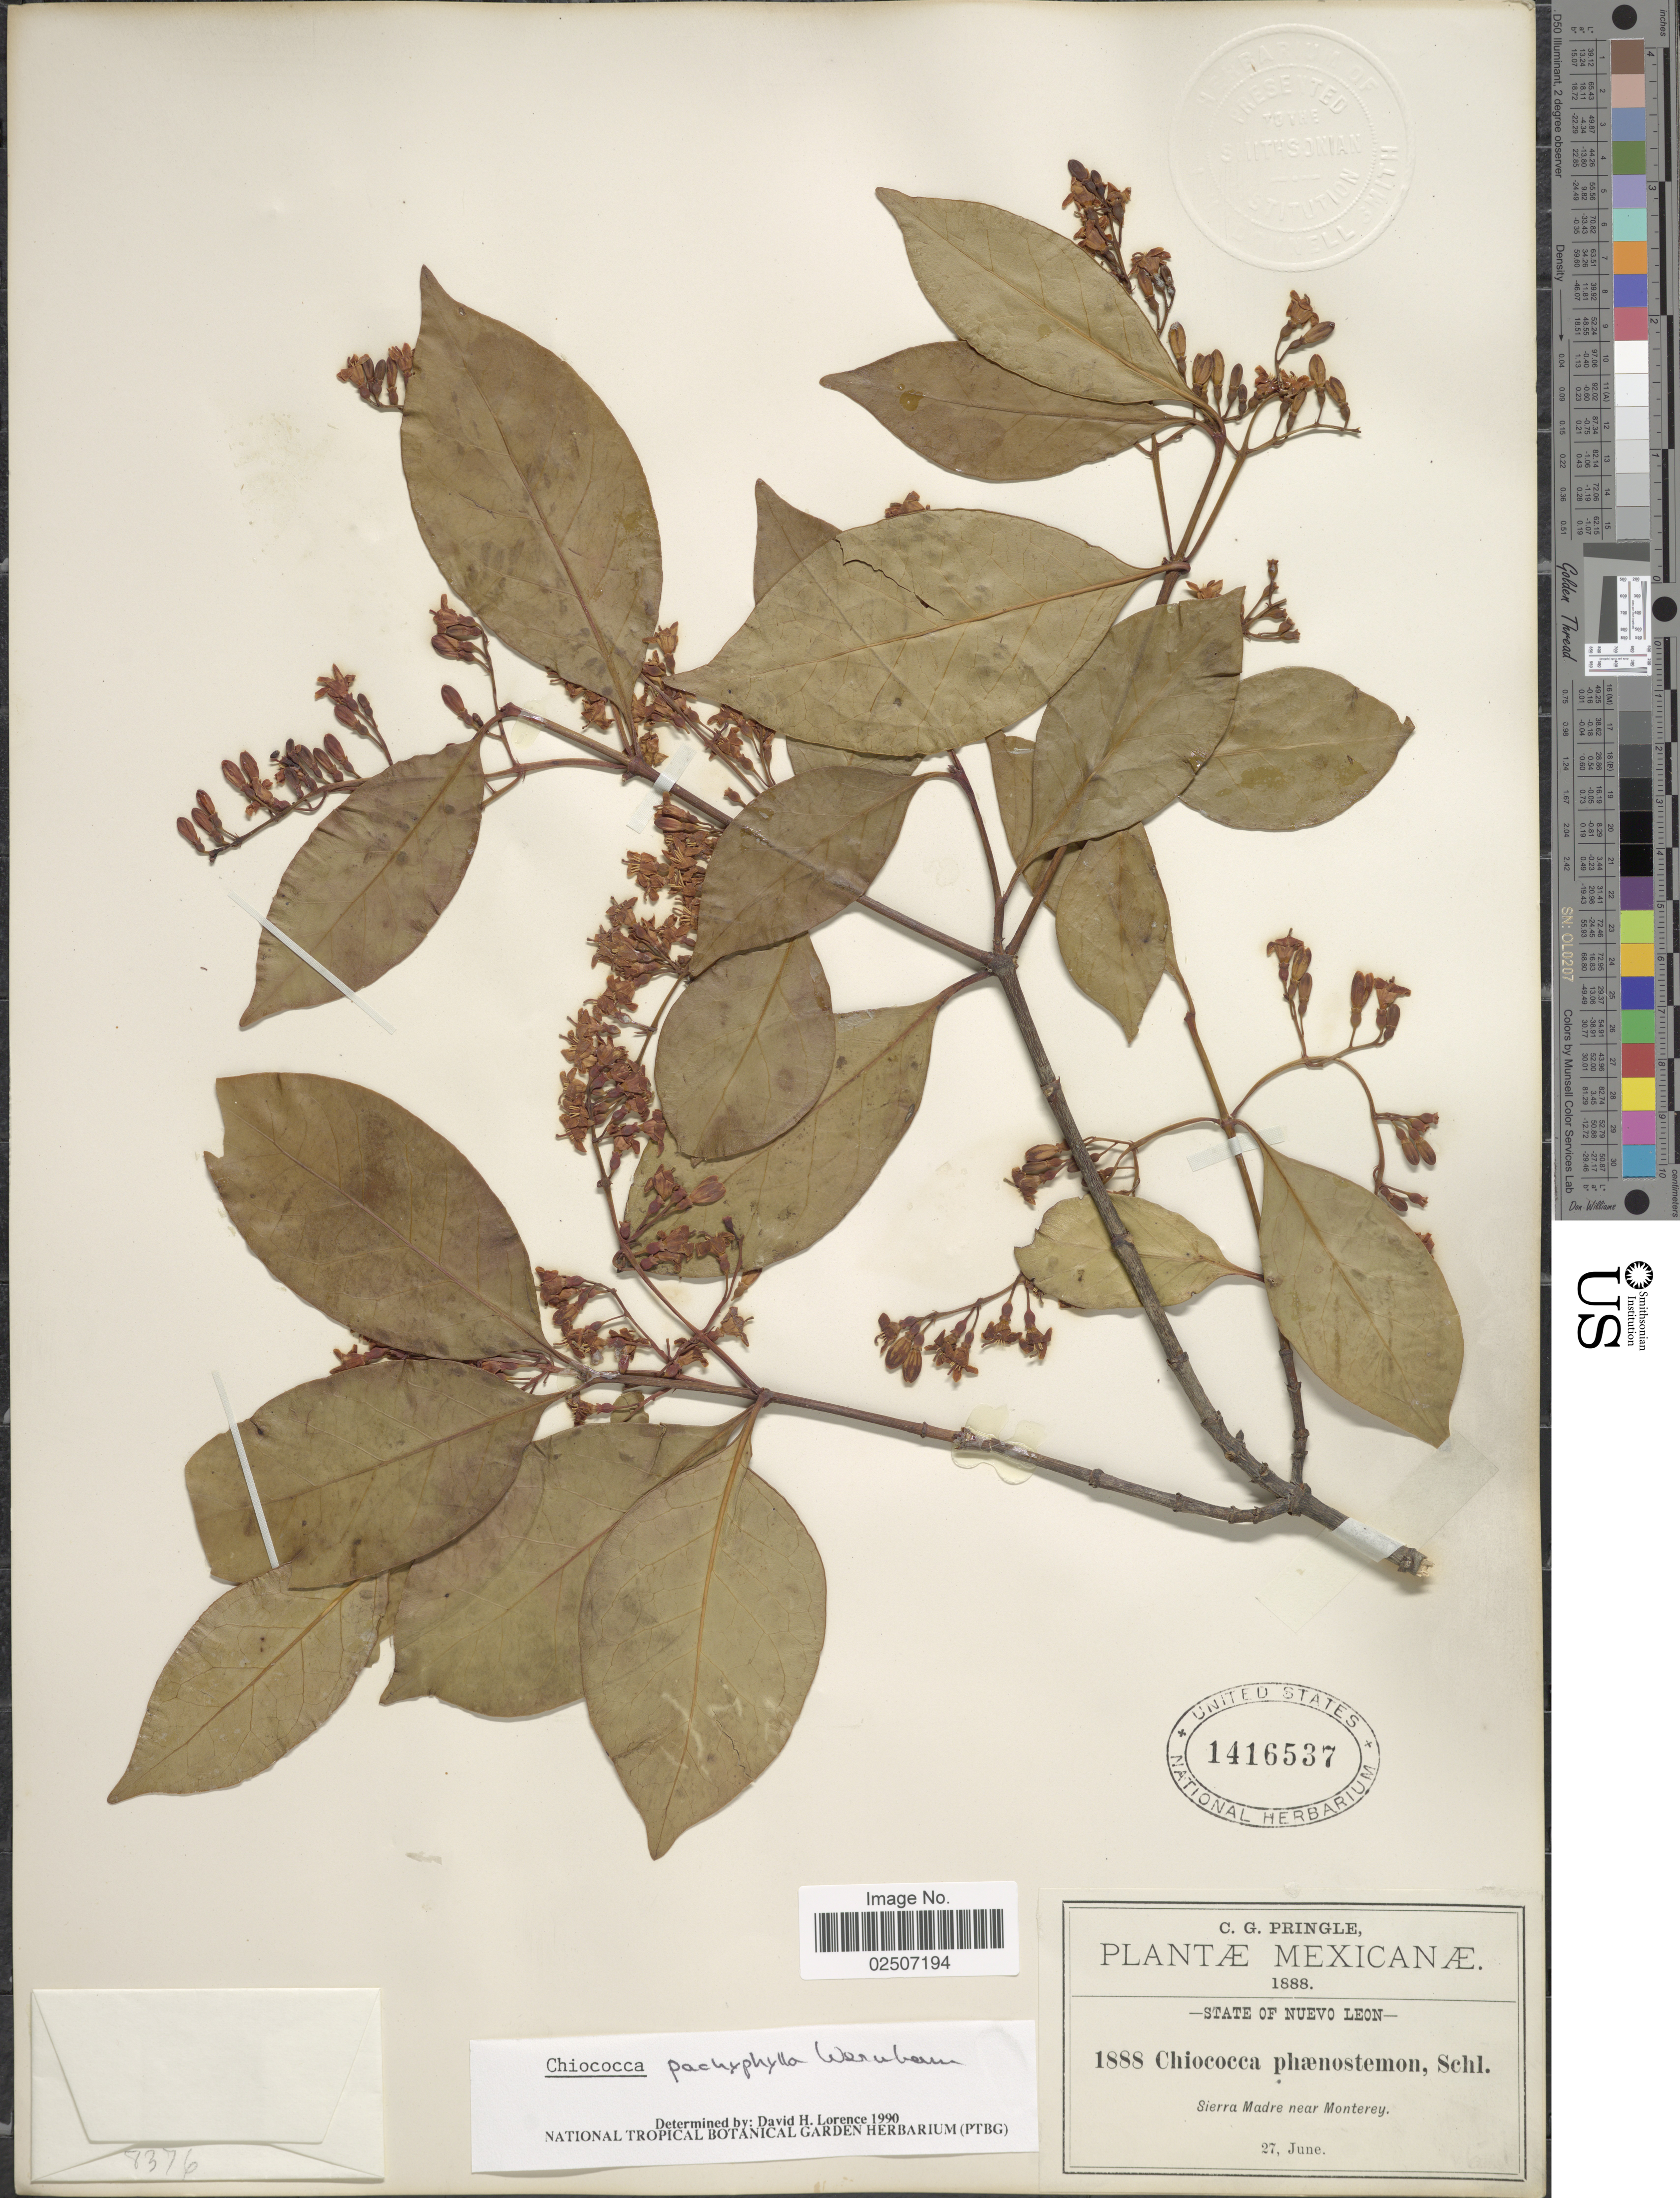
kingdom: Plantae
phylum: Tracheophyta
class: Magnoliopsida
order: Gentianales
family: Rubiaceae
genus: Chiococca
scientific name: Chiococca pachyphylla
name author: Wernham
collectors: C. G. Pringle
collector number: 1888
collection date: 1888-06-27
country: Mexico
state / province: Nuevo León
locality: Sierra Madre near Monterey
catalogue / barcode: US 1416537